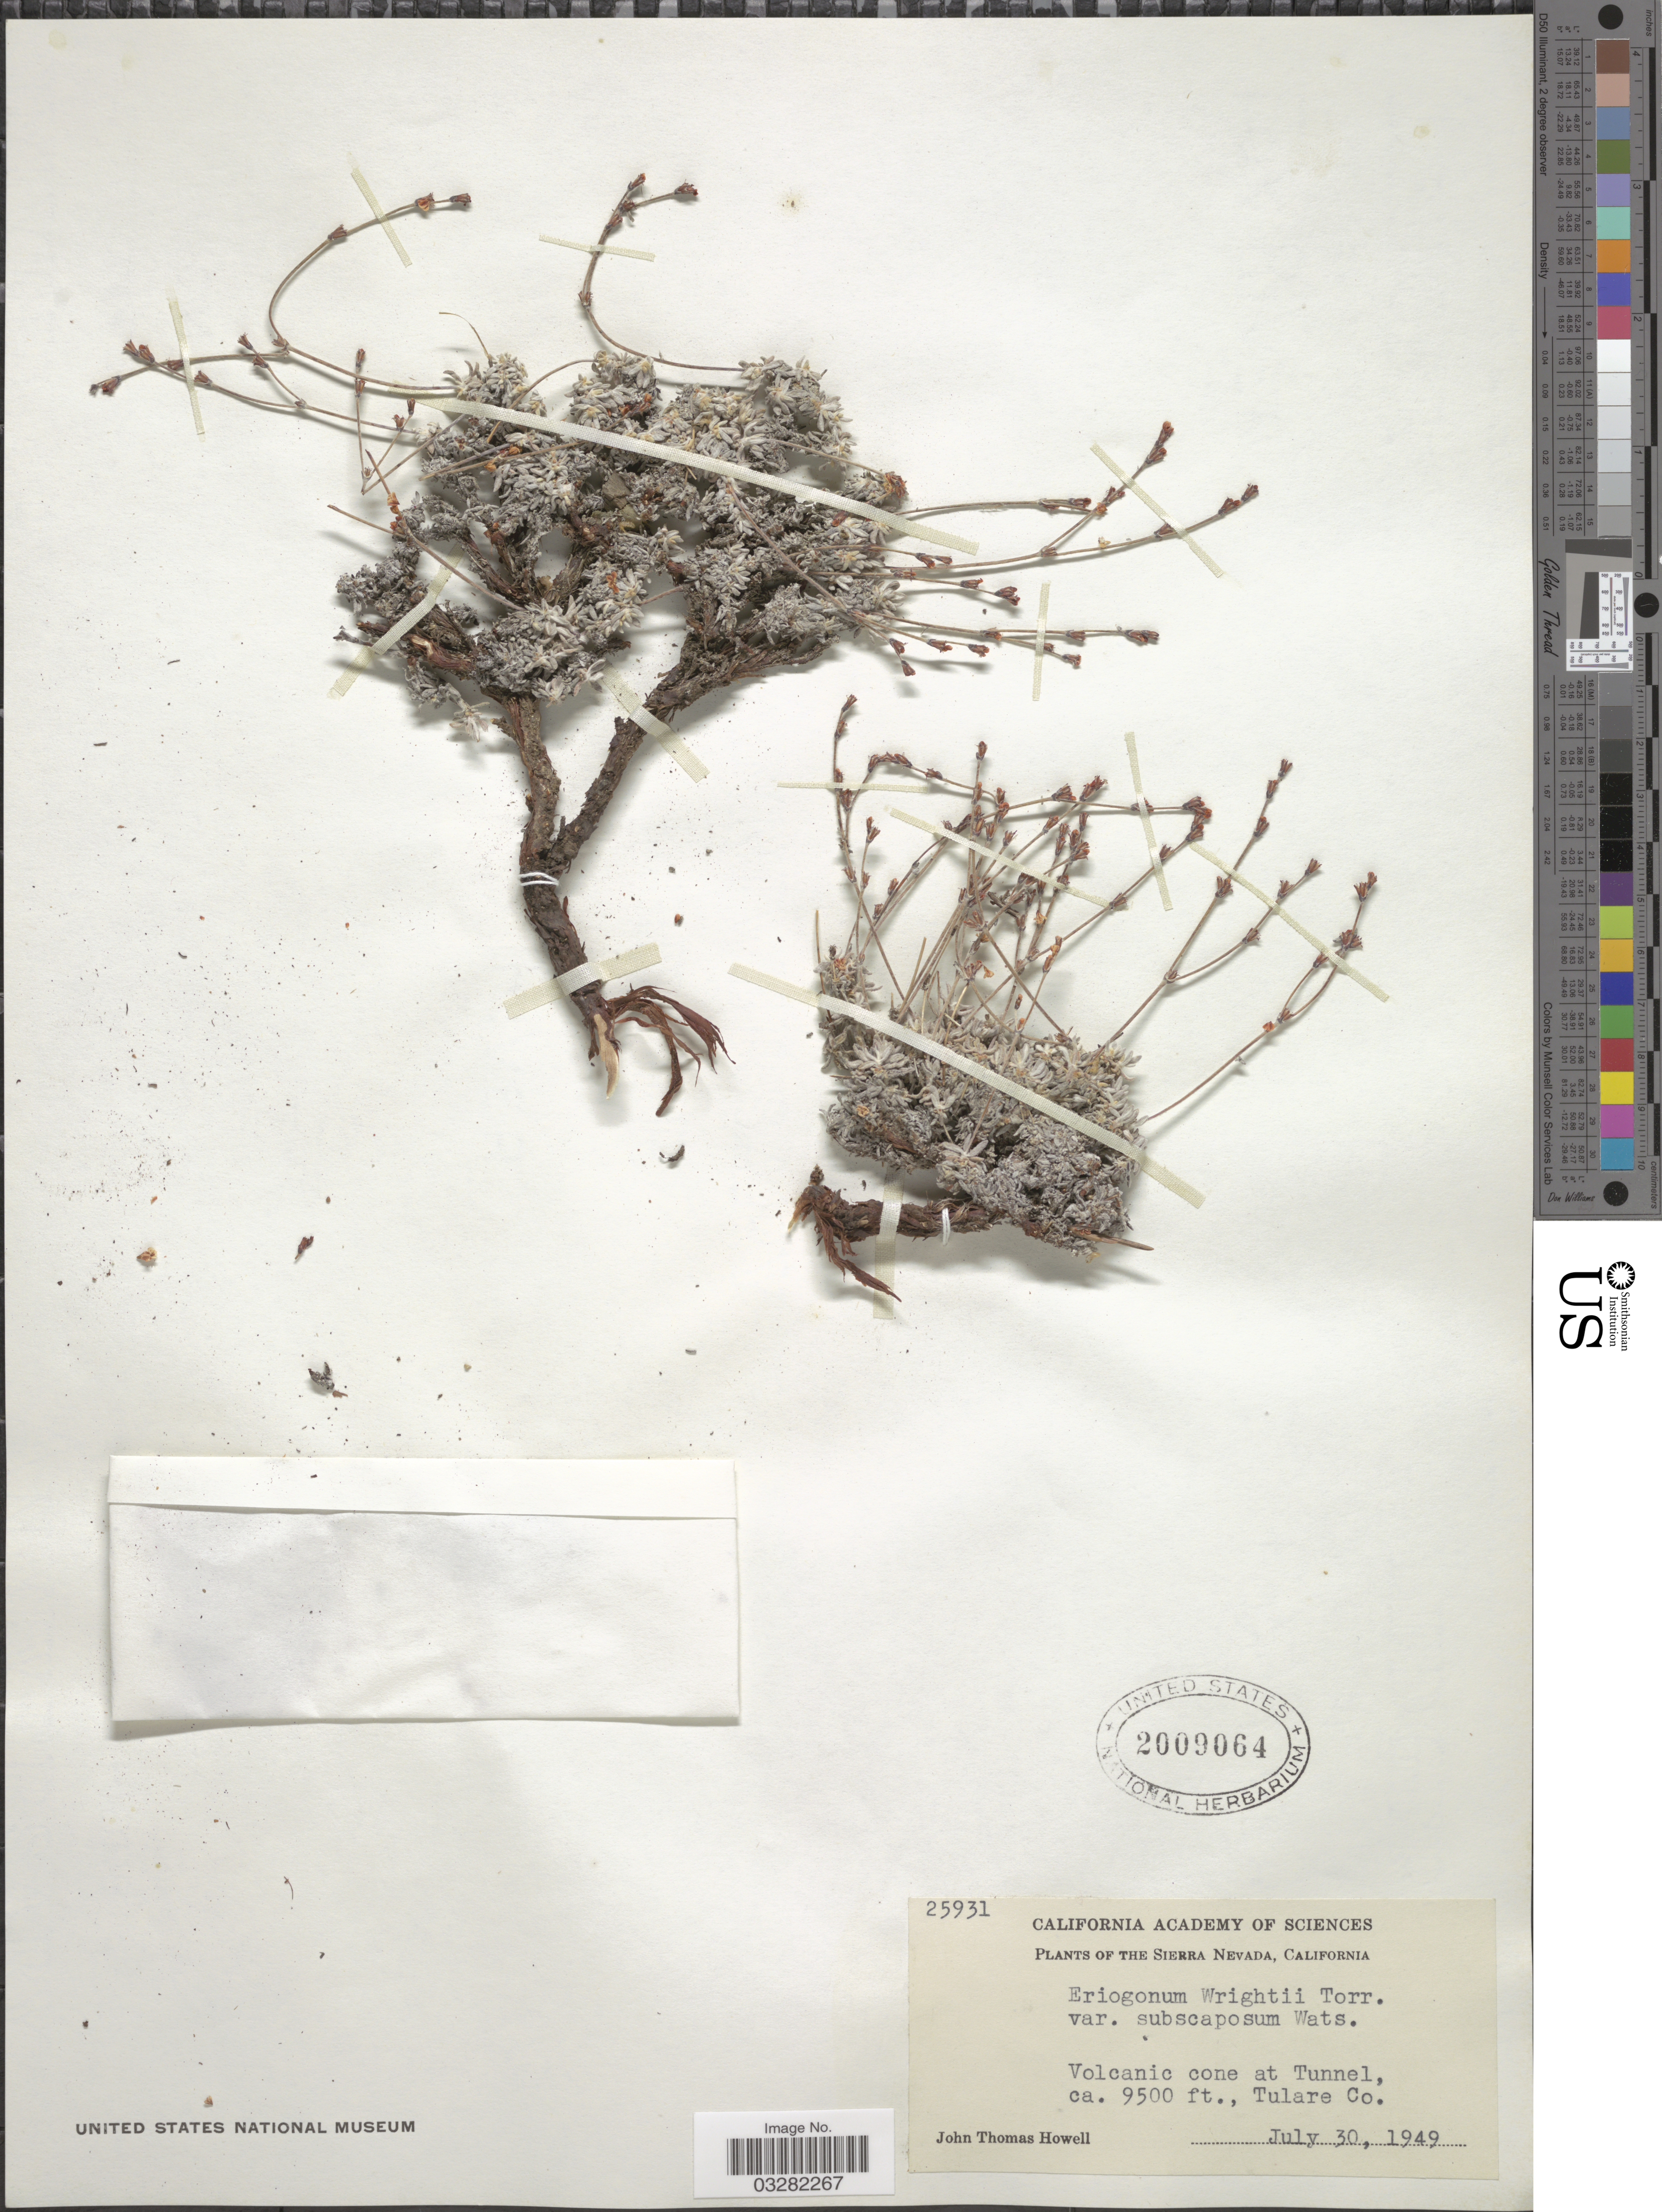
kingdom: Plantae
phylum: Tracheophyta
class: Magnoliopsida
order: Caryophyllales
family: Polygonaceae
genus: Eriogonum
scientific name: Eriogonum wrightii var. subscaposum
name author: S. Watson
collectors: J. T. Howell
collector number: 25931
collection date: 1949-07-30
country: United States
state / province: California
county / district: Tulare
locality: Sierra Nevada. Volcanic cone at Tunnel, Tulare Co.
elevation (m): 2896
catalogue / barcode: US 2009064